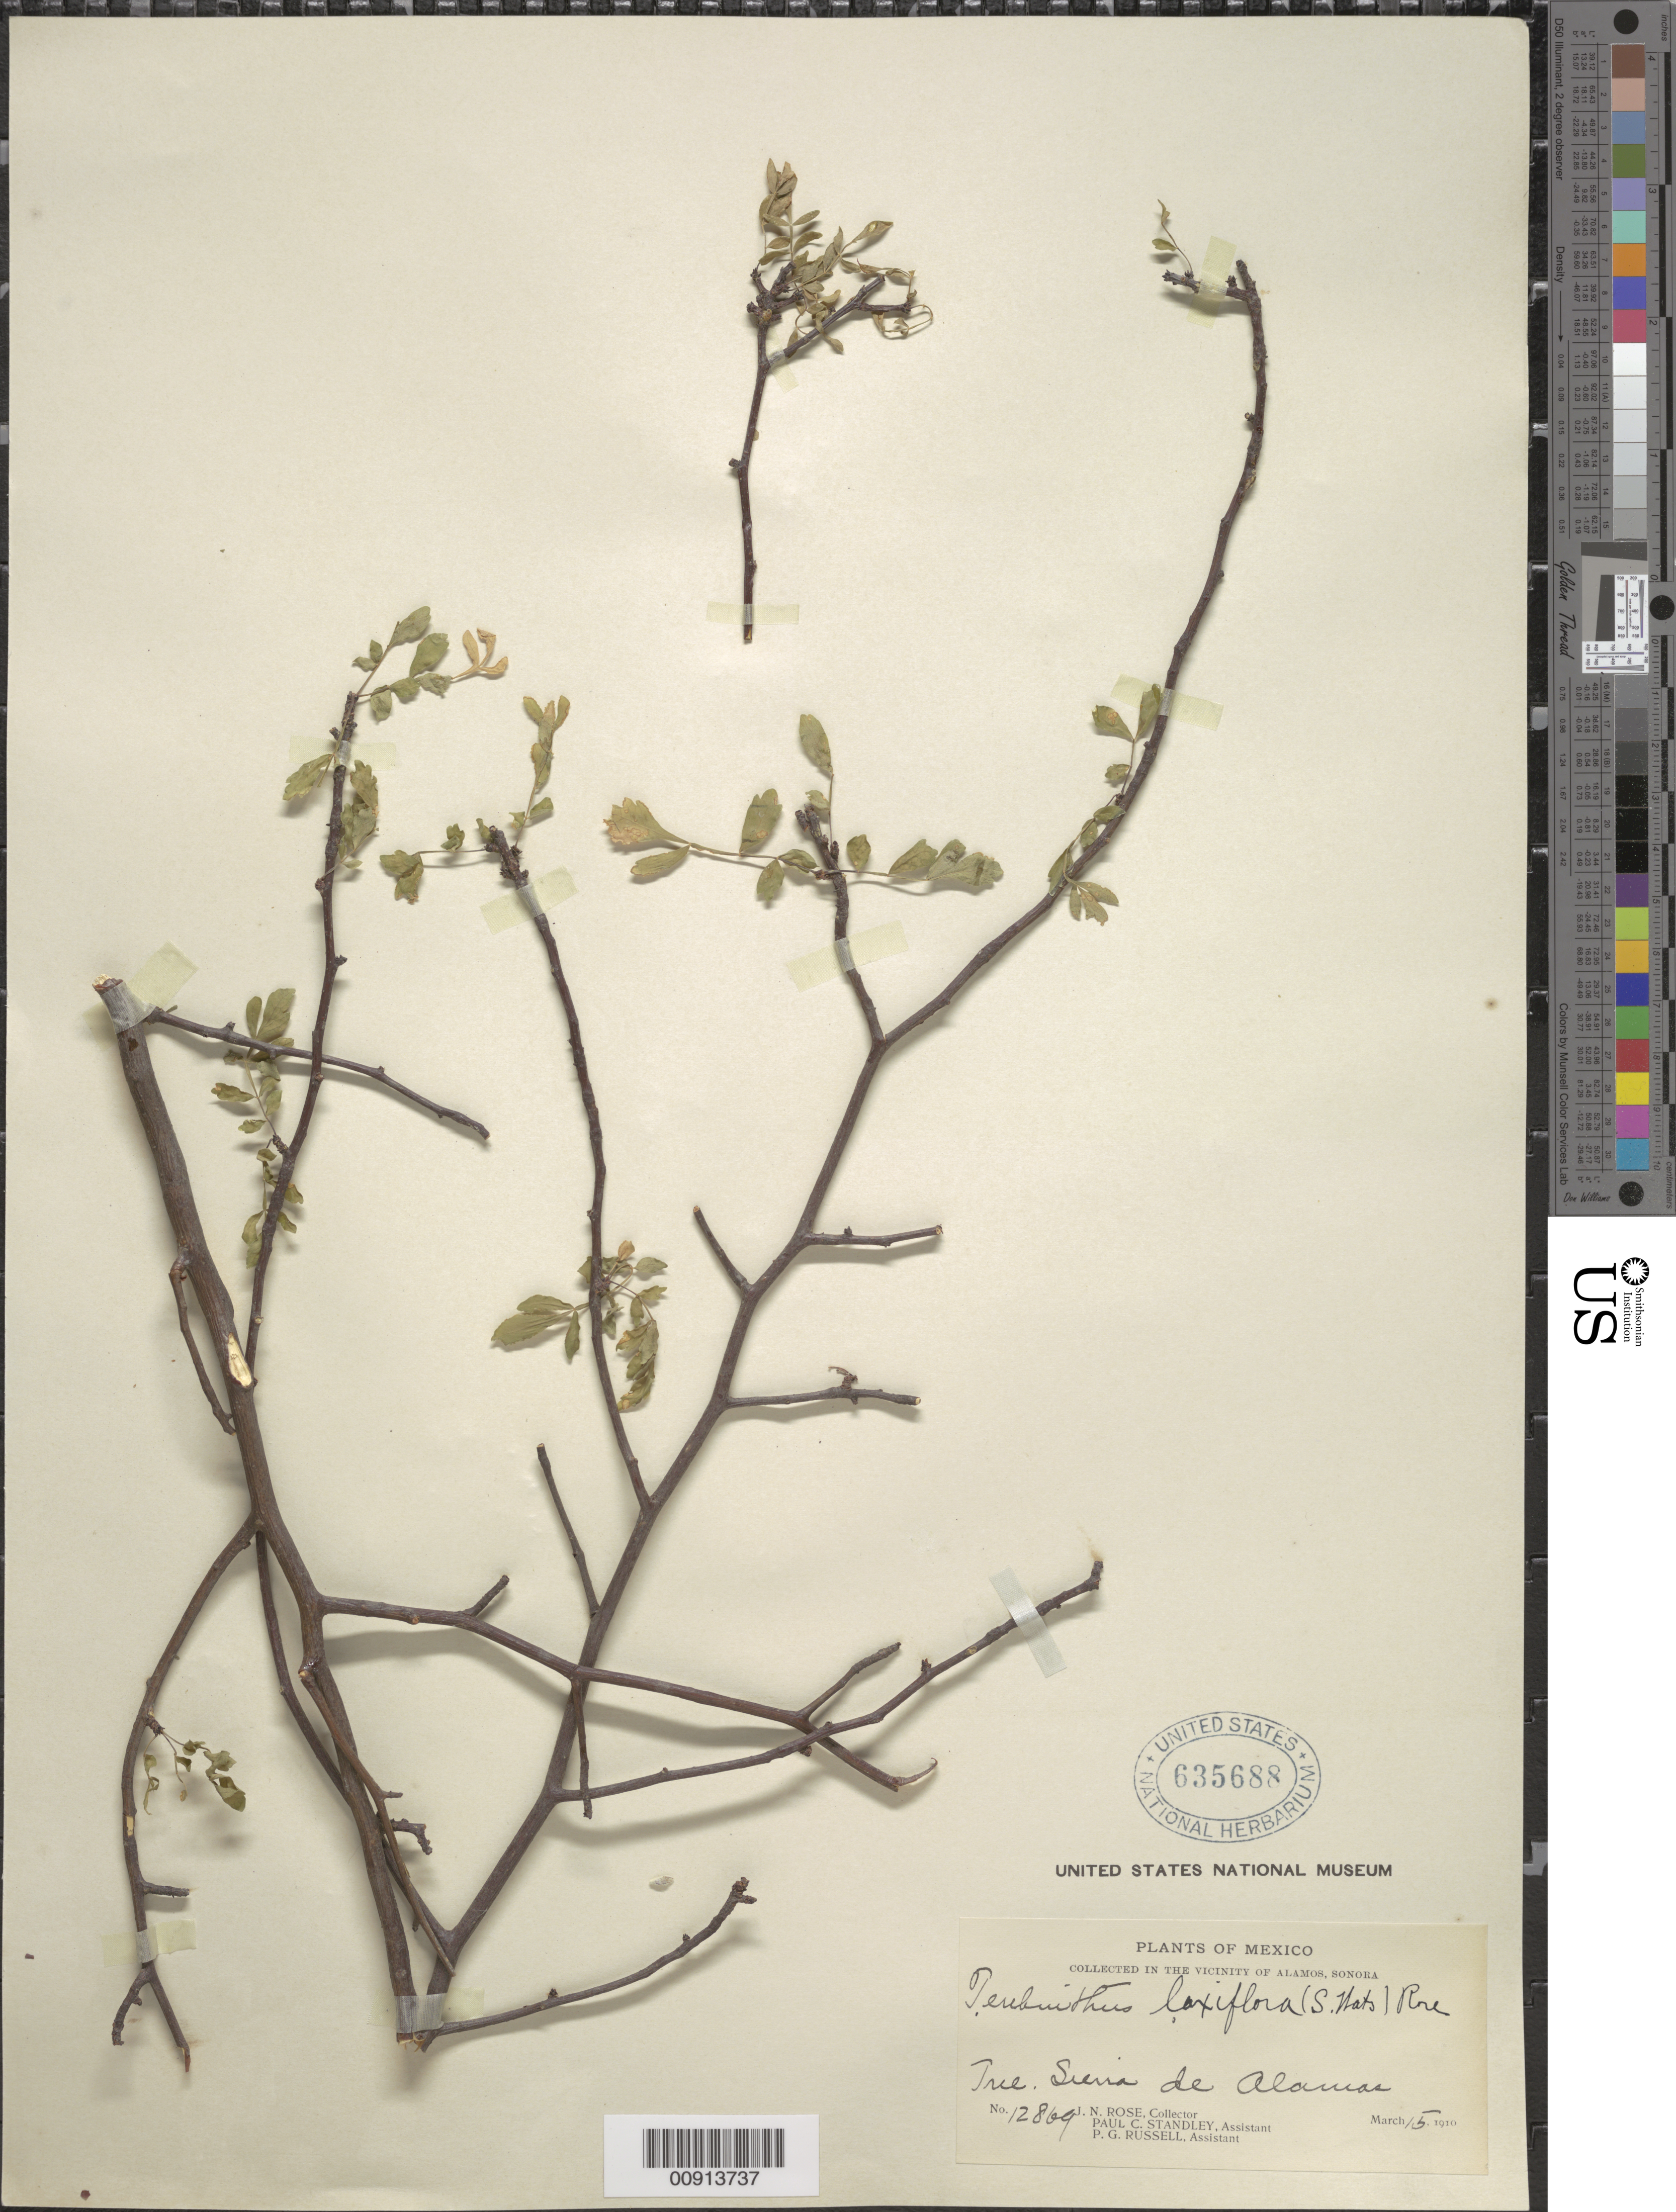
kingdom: Plantae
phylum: Tracheophyta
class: Magnoliopsida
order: Sapindales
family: Burseraceae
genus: Bursera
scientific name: Bursera laxiflora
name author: S. Watson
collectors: J. N. Rose, P. C. Standley & P. G. Russell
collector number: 12869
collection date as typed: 15 Mar 1910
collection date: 1910-03-15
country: Mexico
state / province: Sonora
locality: Sierra de Alamos. Vicinity of Alamos, Sonora.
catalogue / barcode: US 635688